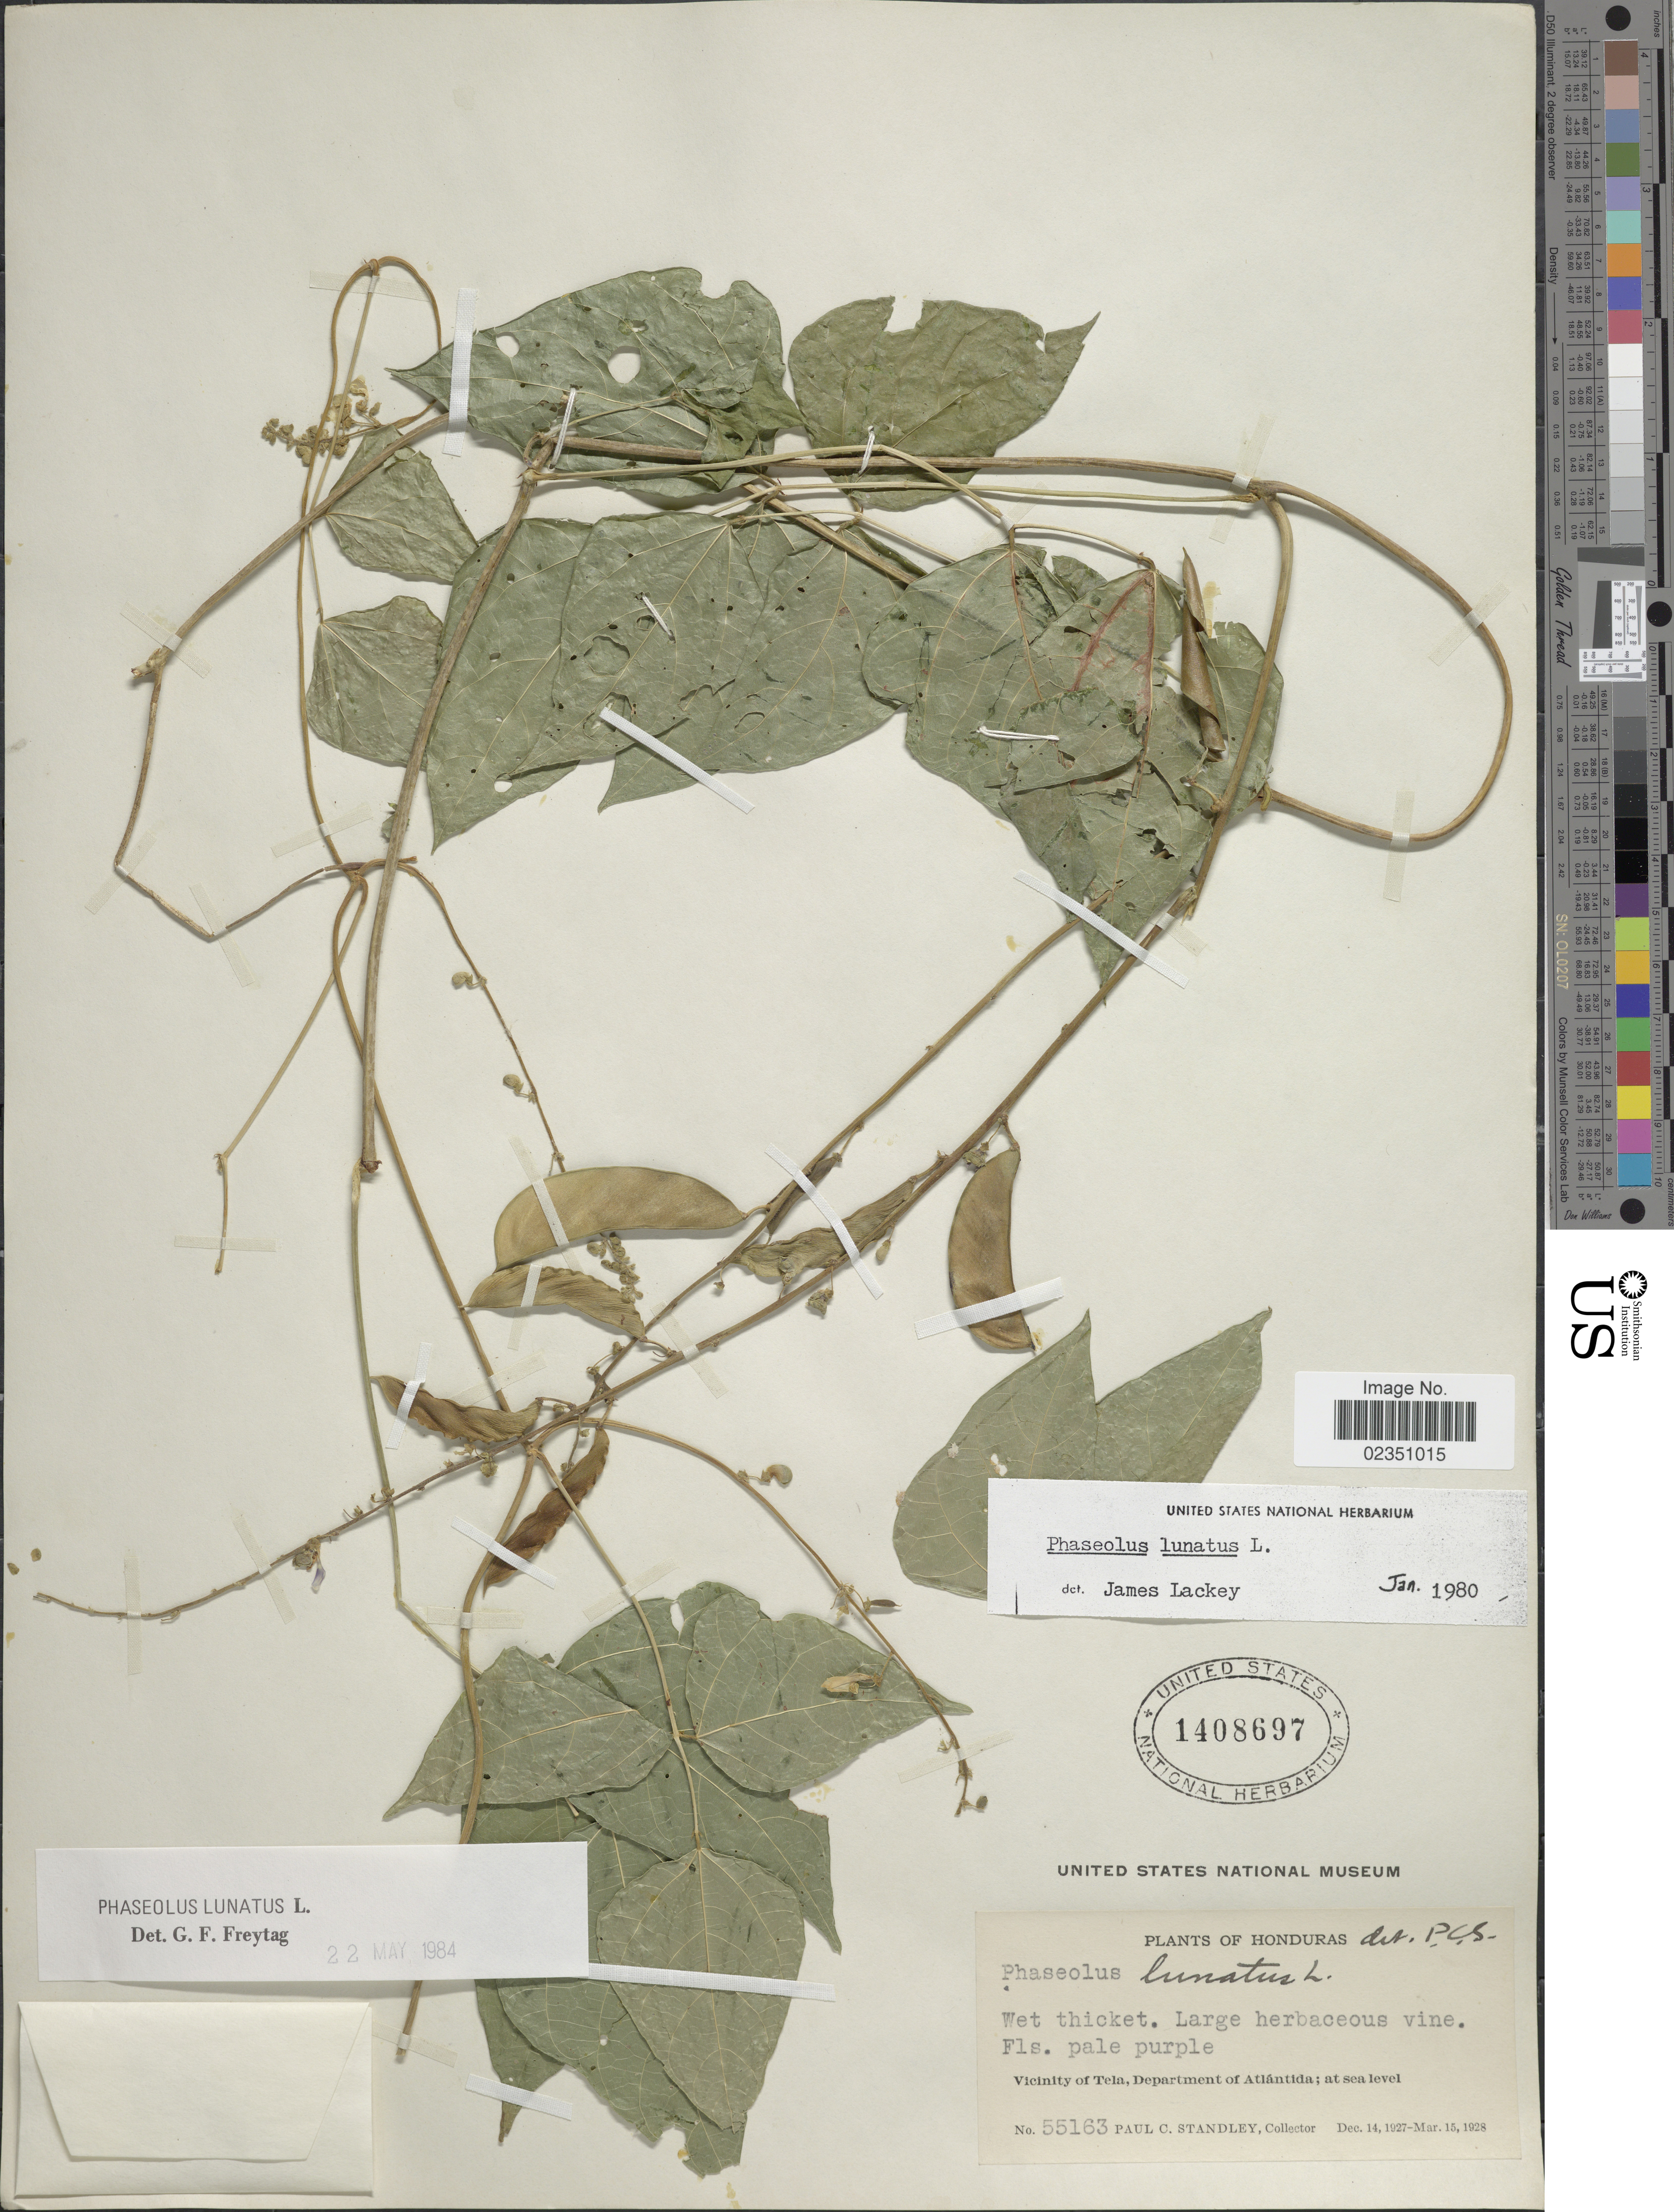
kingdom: Plantae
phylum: Tracheophyta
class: Magnoliopsida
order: Fabales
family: Fabaceae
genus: Phaseolus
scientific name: Phaseolus lunatus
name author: L.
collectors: P. C. Standley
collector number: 55163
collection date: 1927-12-14/1928-03-15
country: Honduras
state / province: Atlántida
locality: Wet thicket, Vicinity of Tela, Department of Atlántida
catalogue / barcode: US 1408697